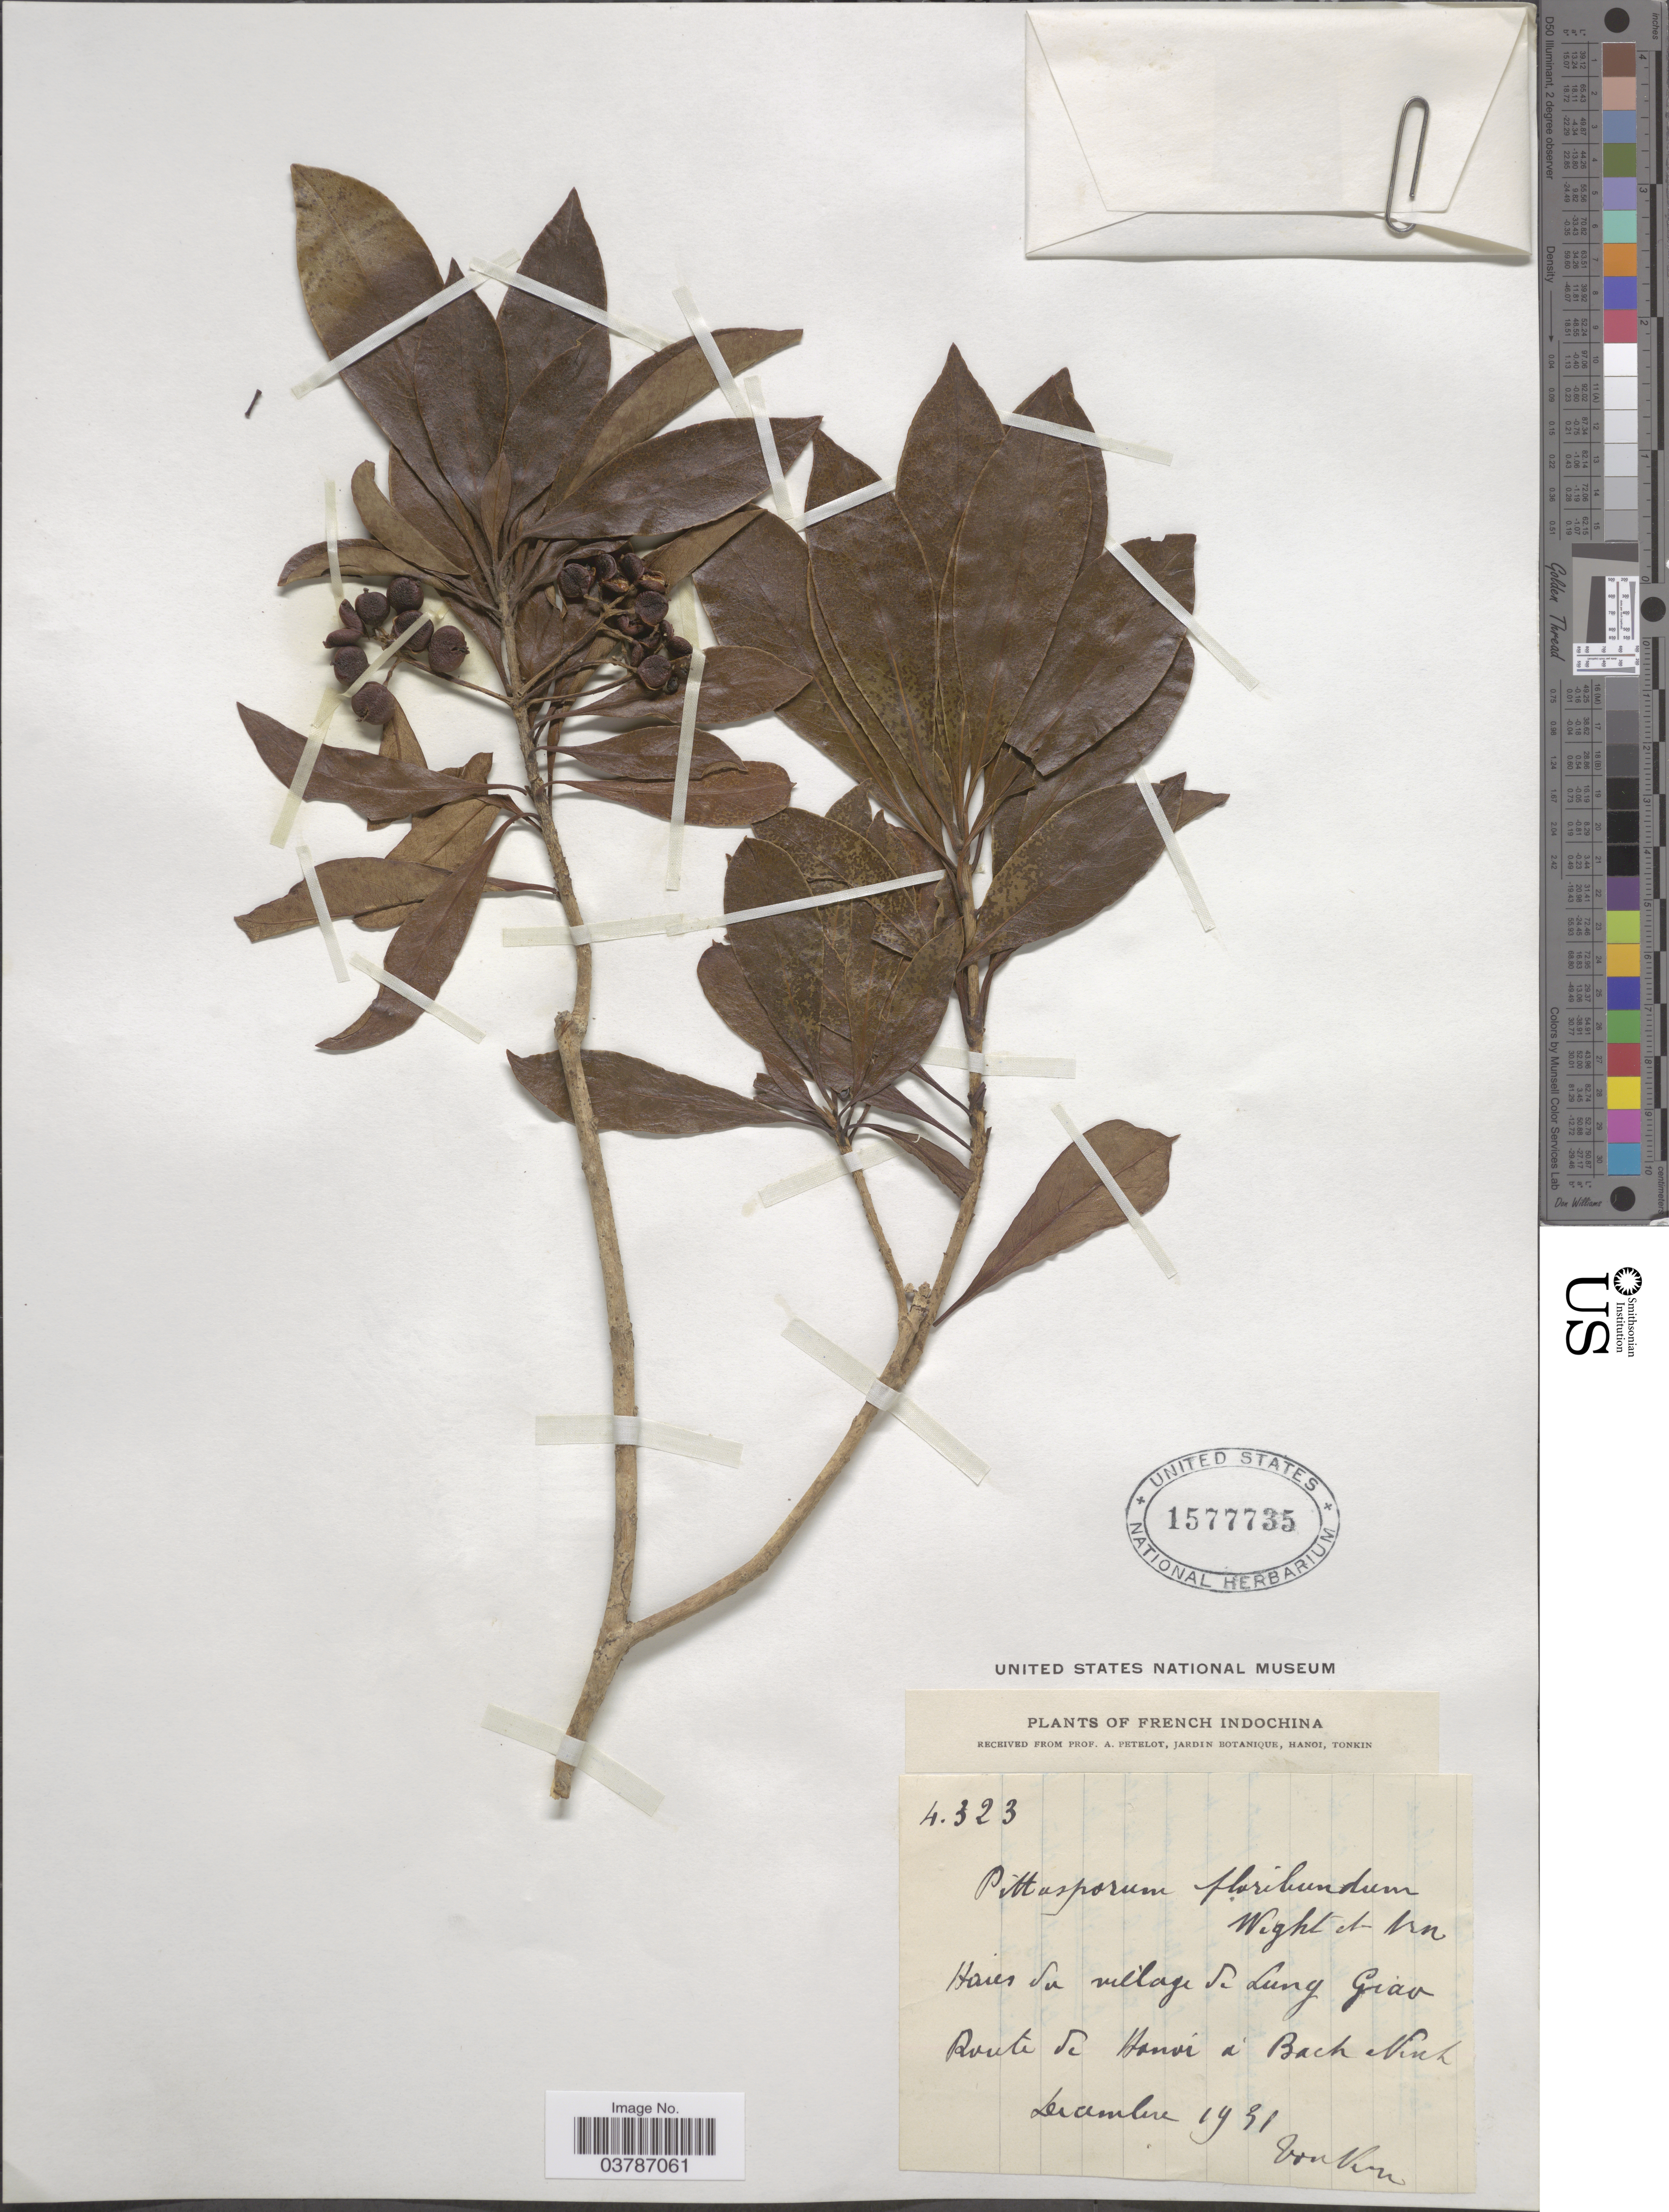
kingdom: Plantae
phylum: Tracheophyta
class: Magnoliopsida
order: Apiales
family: Pittosporaceae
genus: Pittosporum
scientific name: Pittosporum floribundum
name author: Wight & Arn.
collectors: P. A. Pételot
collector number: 4323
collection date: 1931-12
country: Vietnam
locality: French Indochina. Haies du village S. Lung Giao. Route de Hanoi a Bach Ninh.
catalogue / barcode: US 1577735